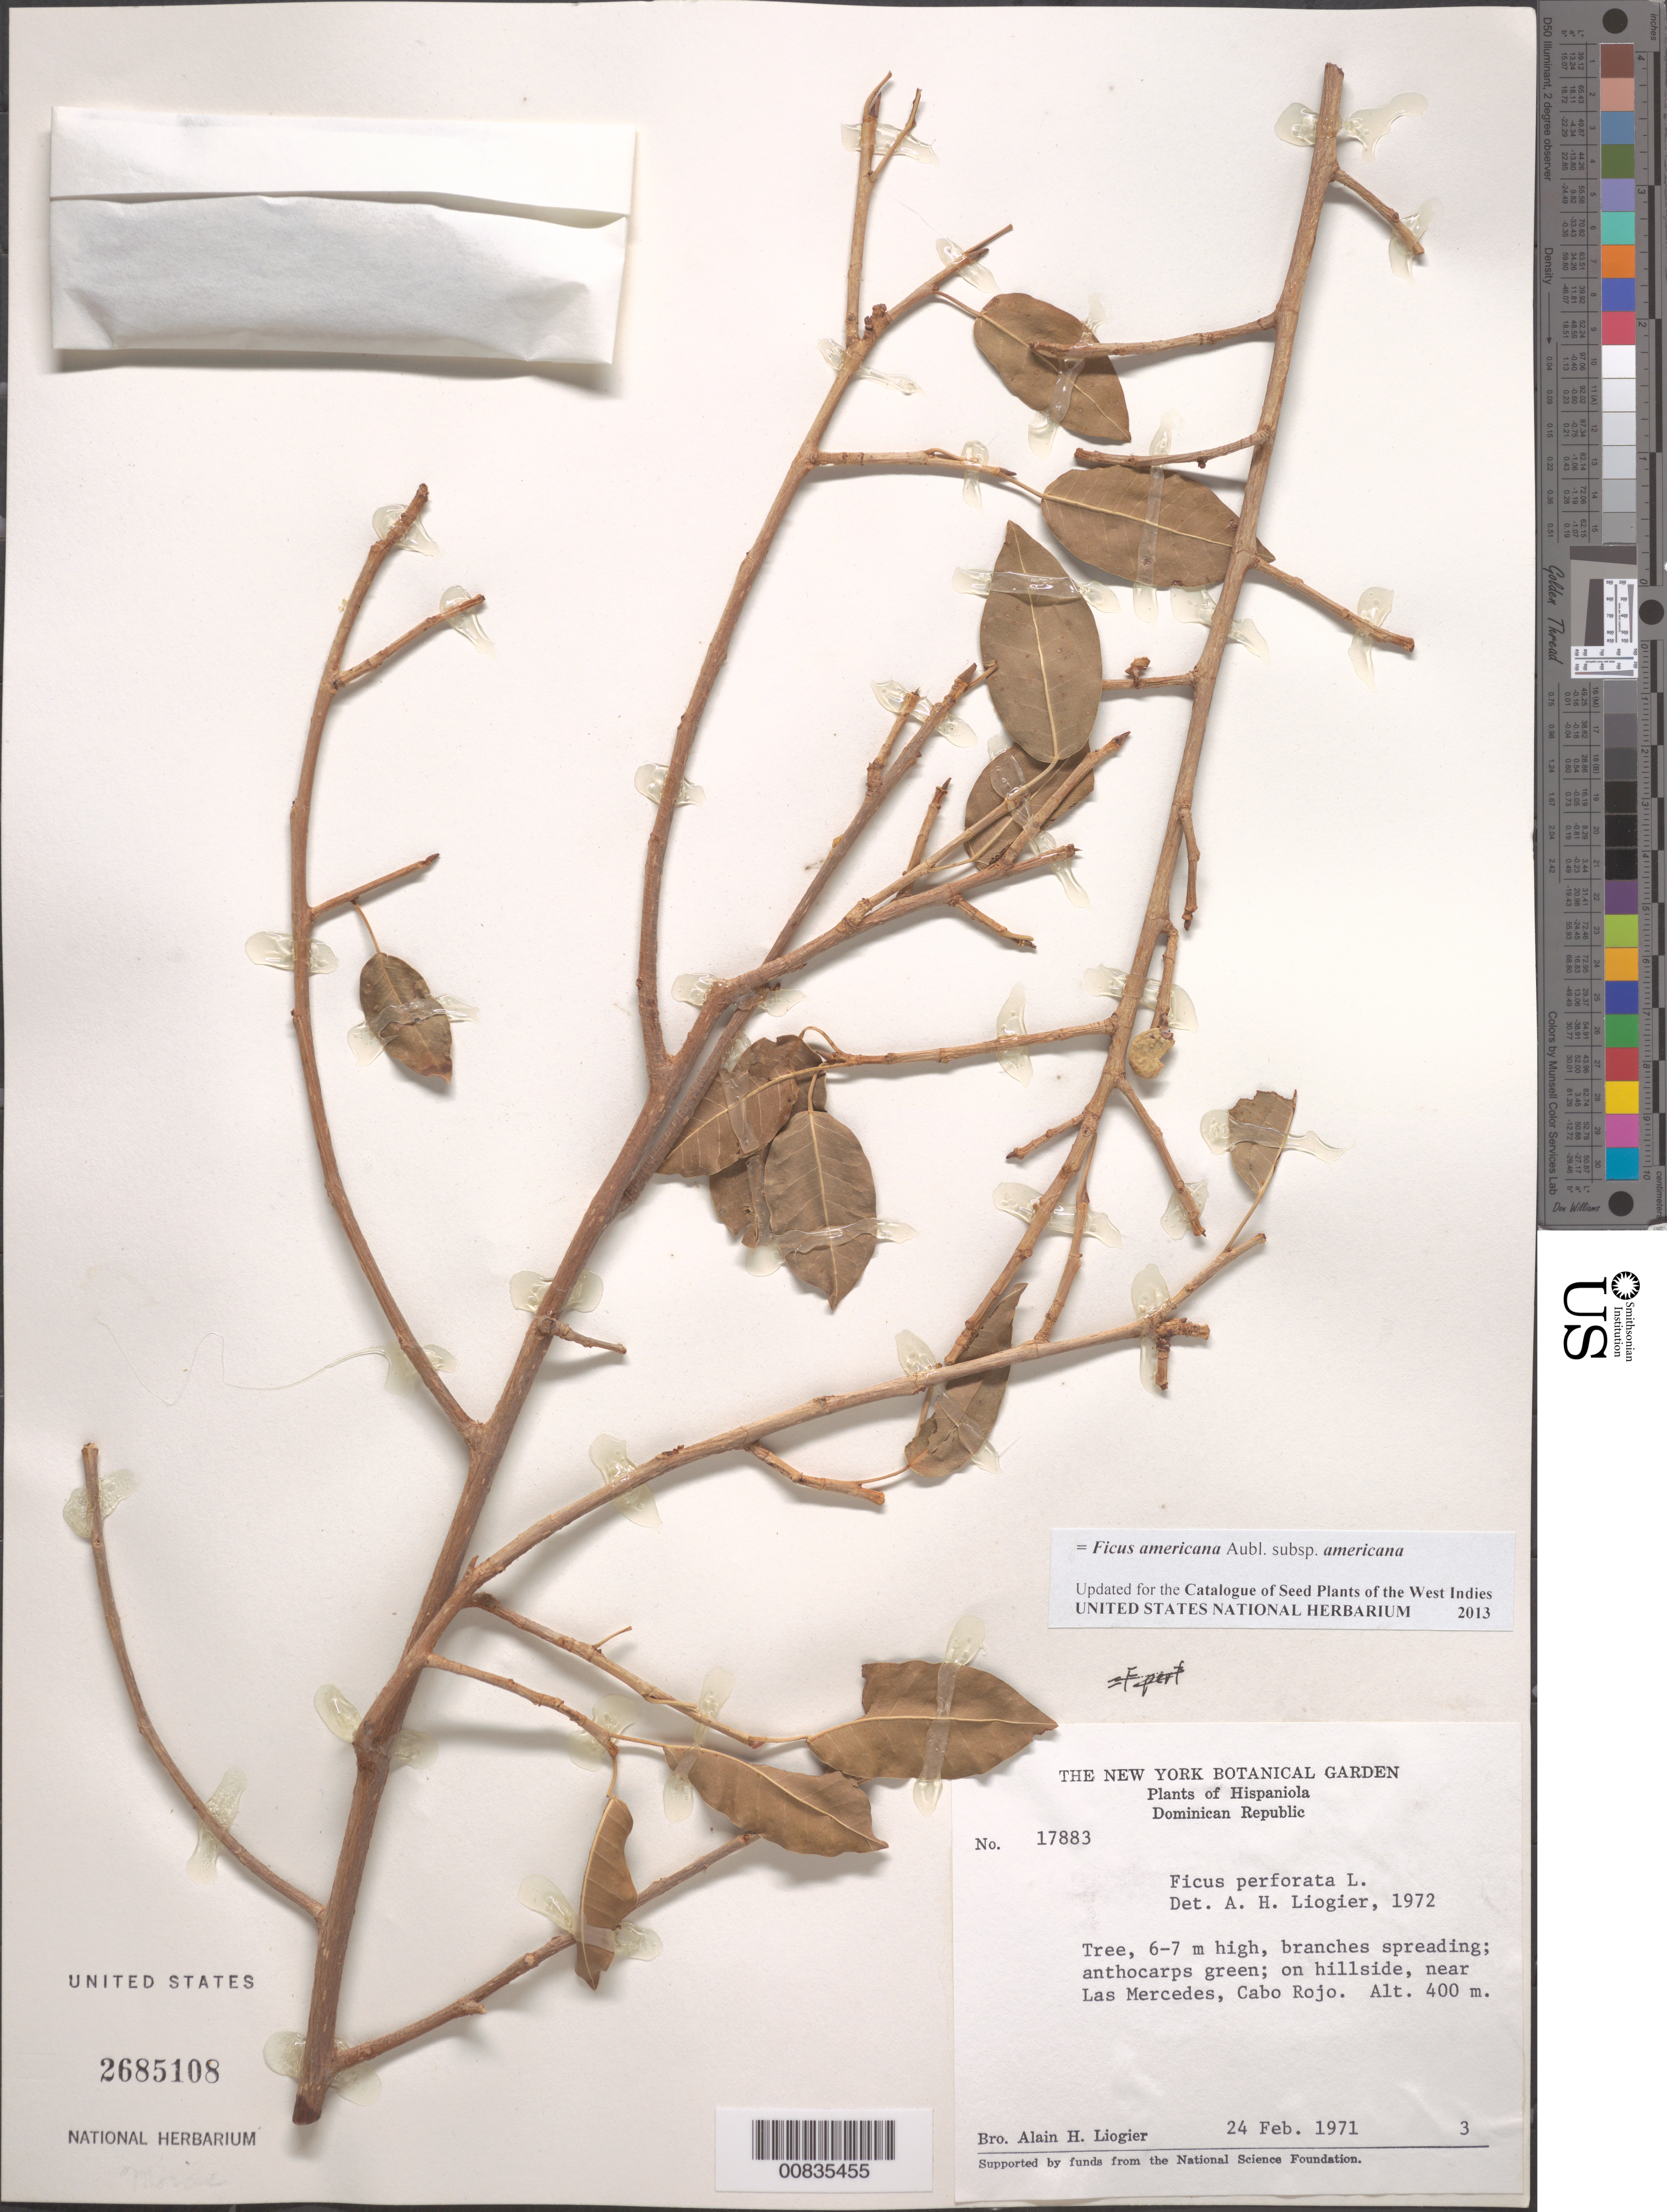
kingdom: Plantae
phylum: Tracheophyta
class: Magnoliopsida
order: Rosales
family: Moraceae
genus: Ficus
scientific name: Ficus perforata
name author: L.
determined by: Liogier, Alain H.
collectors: A. H. Liogier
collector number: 17883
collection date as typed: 24 Feb 1971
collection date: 1971-02-24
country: Dominican Republic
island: Hispaniola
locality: On hillsides near Las Mercedes, Cabo Rojo.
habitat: Hillsides.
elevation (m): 400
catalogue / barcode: US 2685108